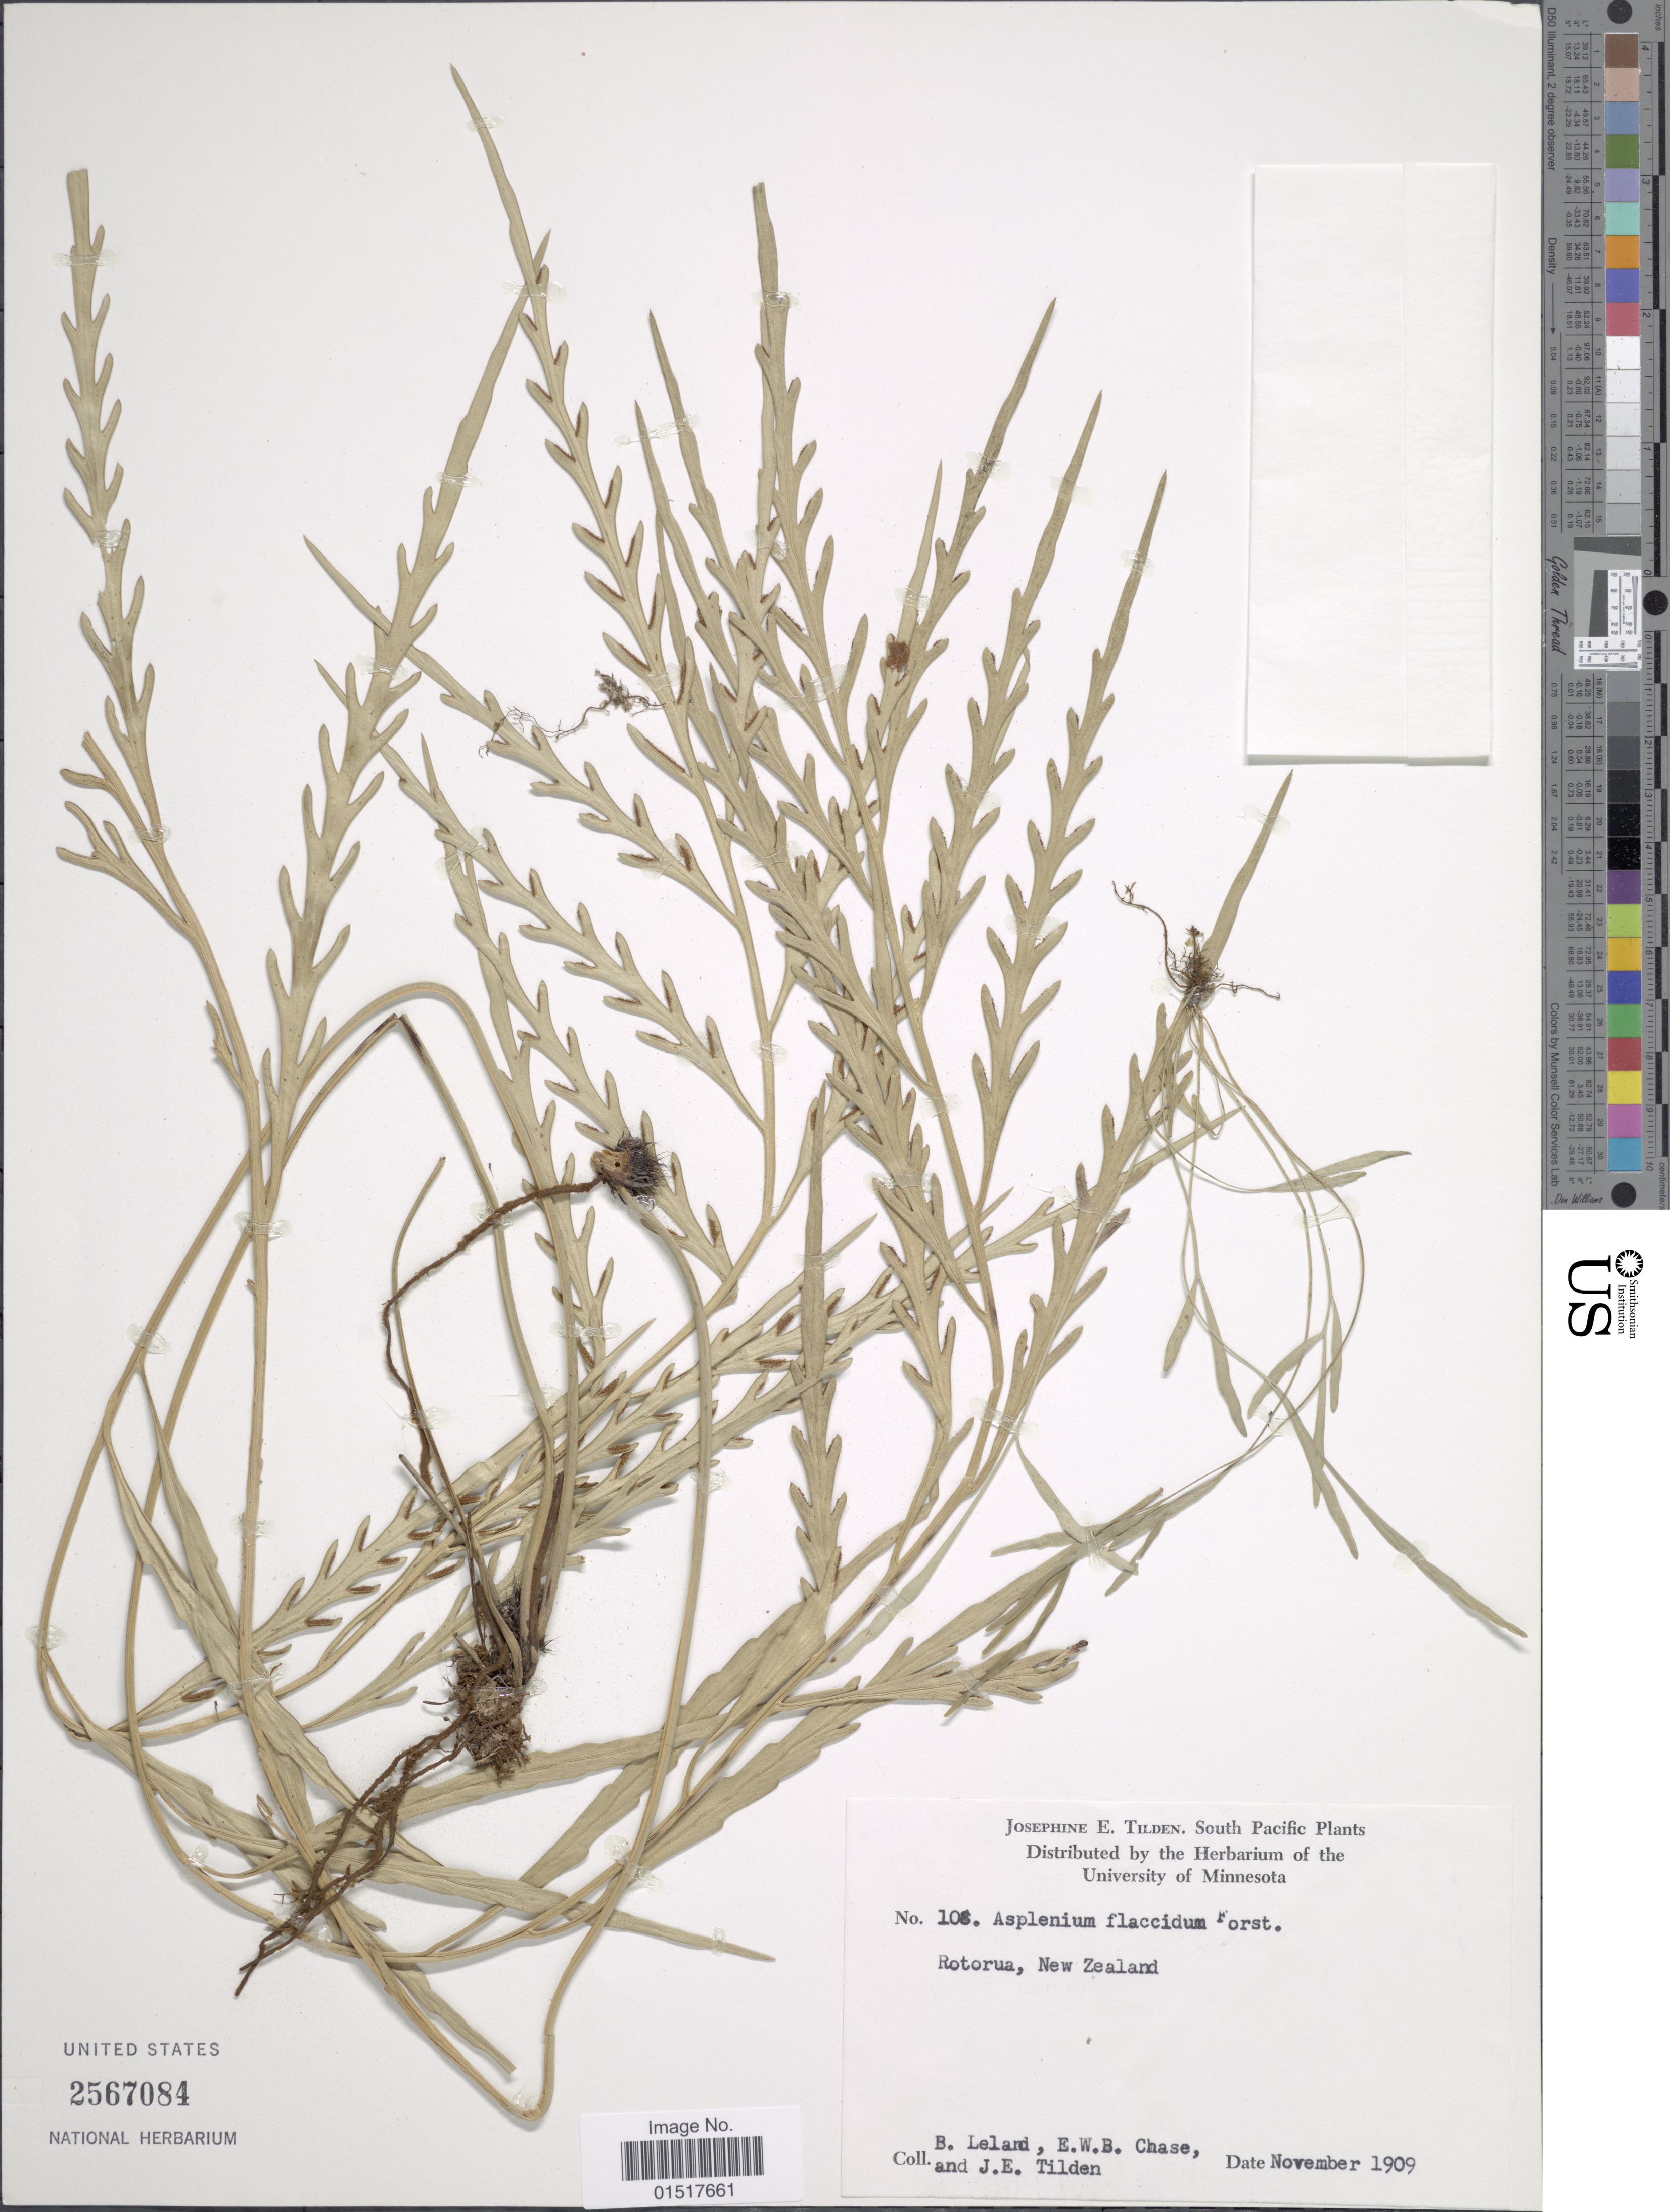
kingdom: Plantae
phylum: Tracheophyta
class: Polypodiopsida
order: Polypodiales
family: Aspleniaceae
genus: Asplenium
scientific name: Asplenium flaccidum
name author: Bonap.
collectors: B. Leland, E. W. Chase & J. E. Tilden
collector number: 108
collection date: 1909-11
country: New Zealand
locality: Rotorua.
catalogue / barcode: US 2567084